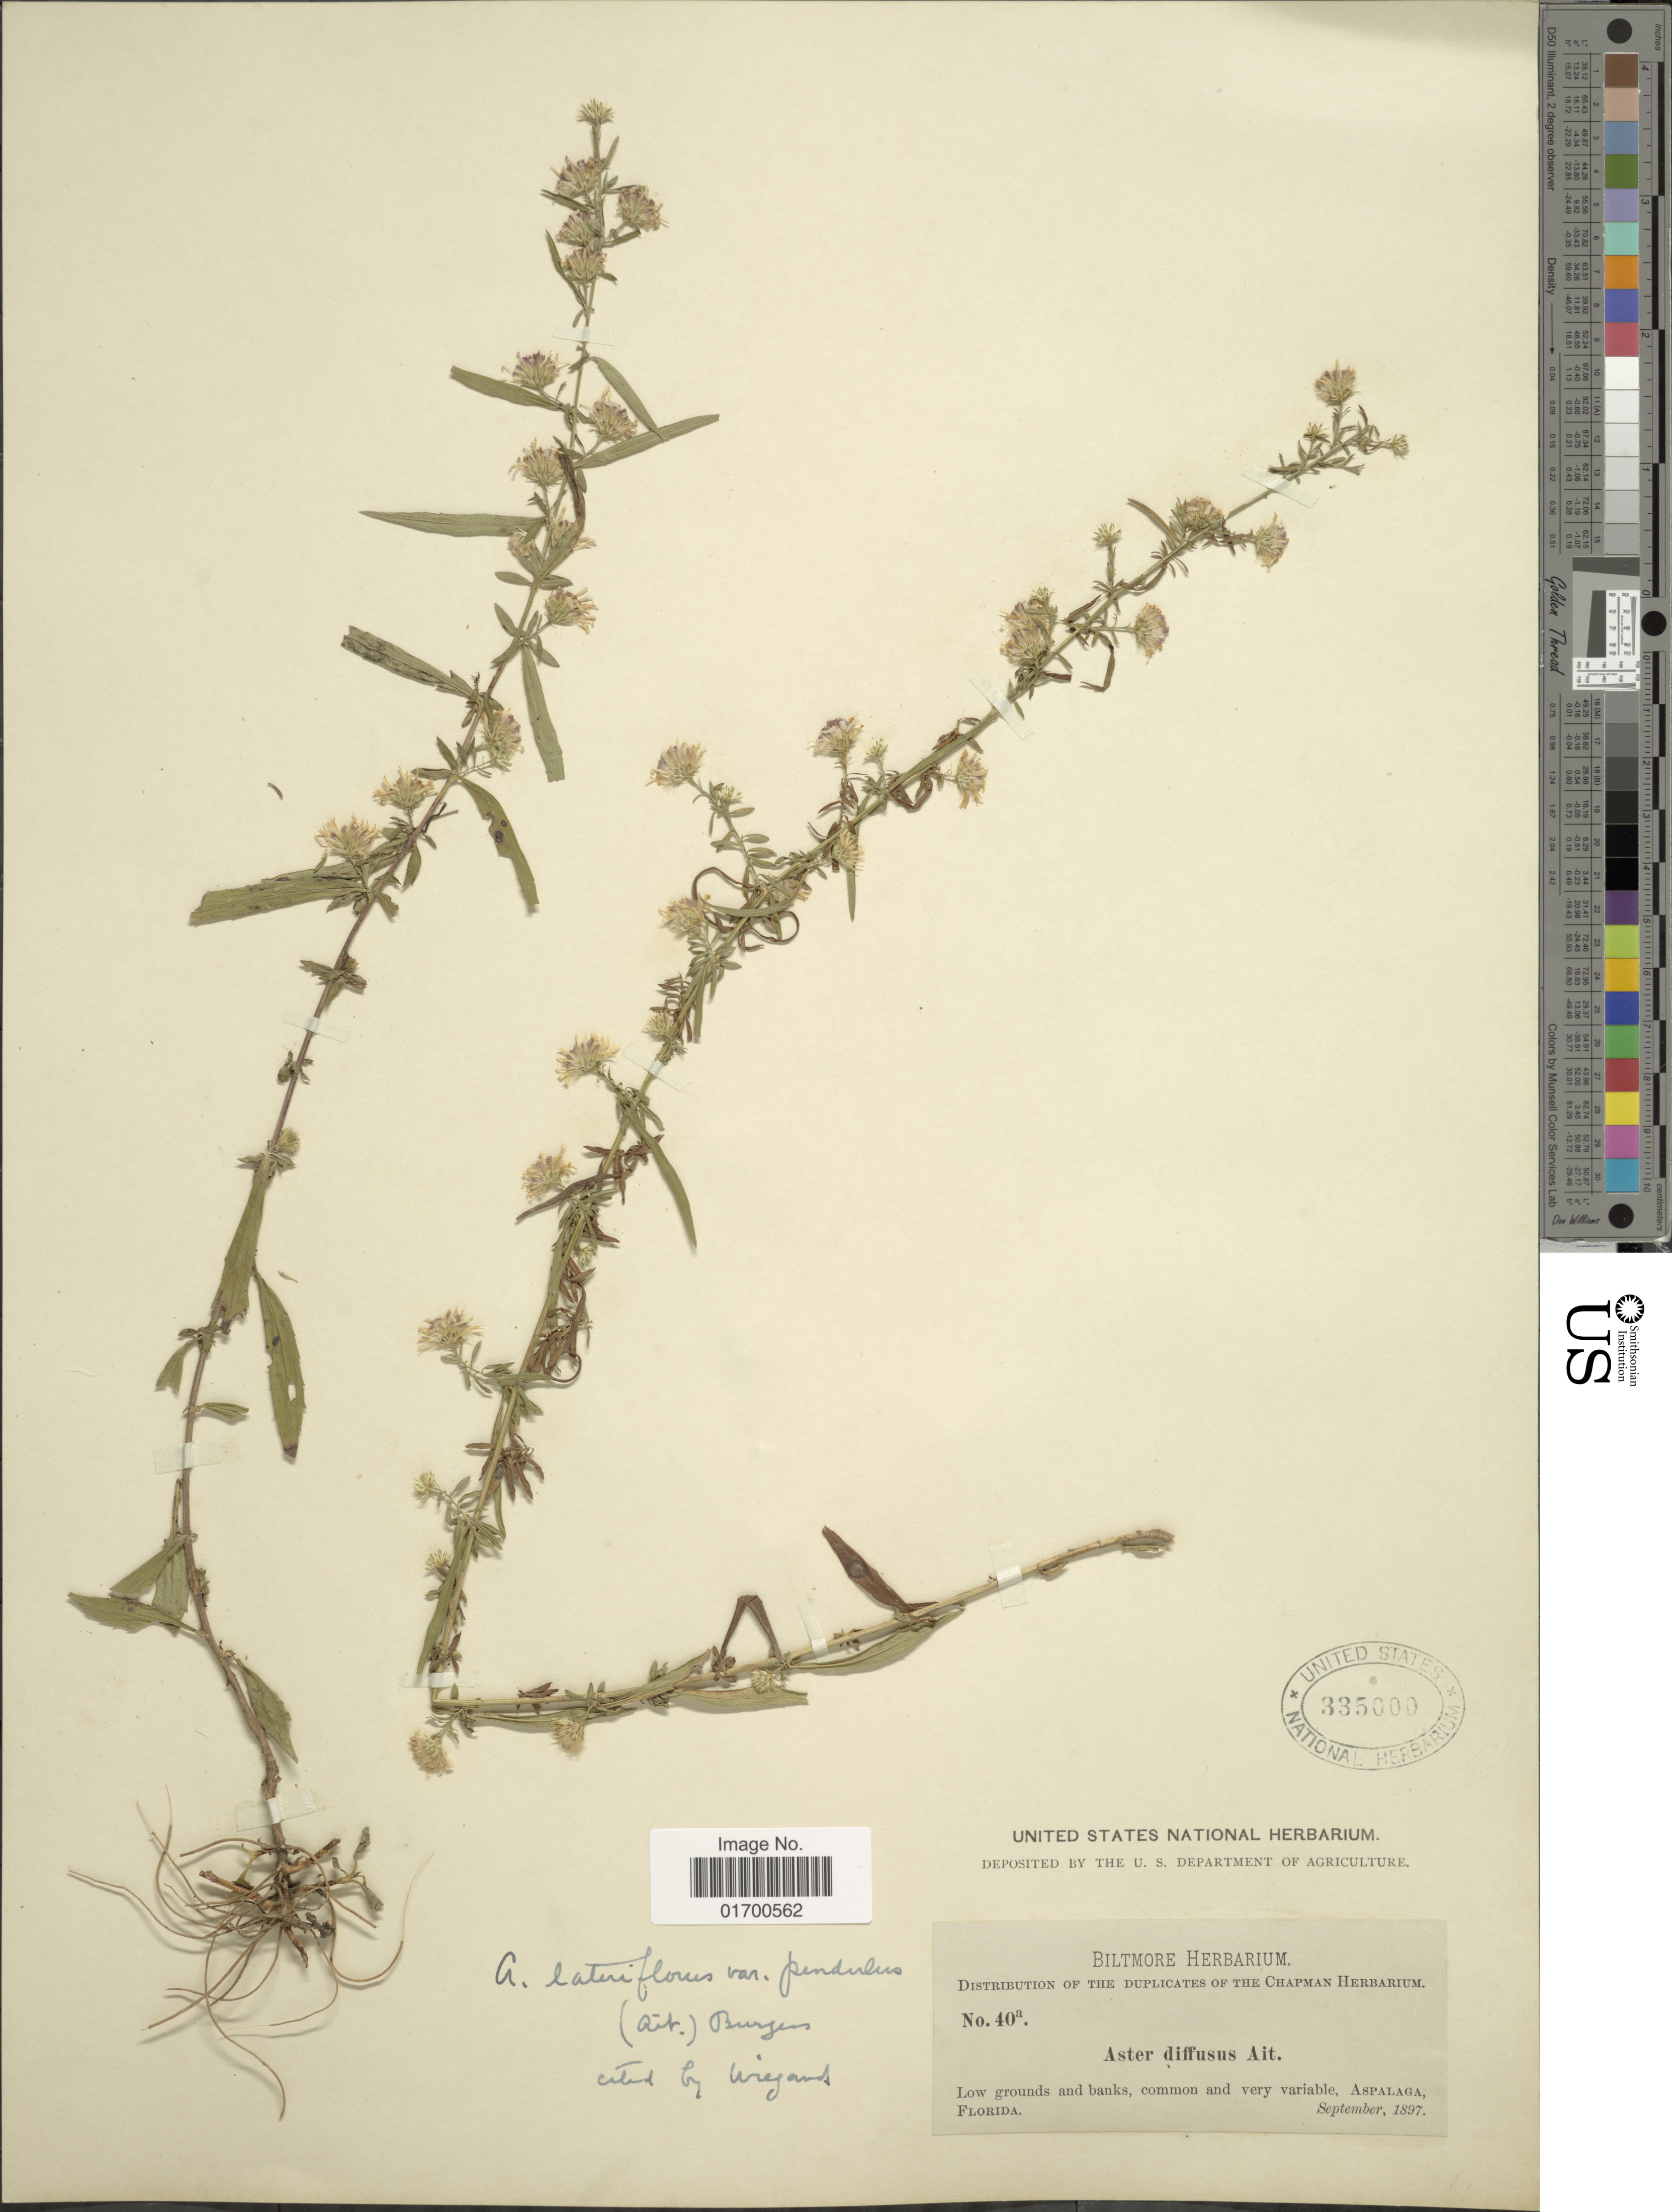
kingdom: Plantae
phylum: Tracheophyta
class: Magnoliopsida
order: Asterales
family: Asteraceae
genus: Symphyotrichum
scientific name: Symphyotrichum lateriflorum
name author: (L.) Á. Löve & D. Löve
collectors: ex herb. Biltmore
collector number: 40a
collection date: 1897-09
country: United States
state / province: Florida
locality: Low grounds and banks, common and very variable, Aspalaga, Florida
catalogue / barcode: US 335000